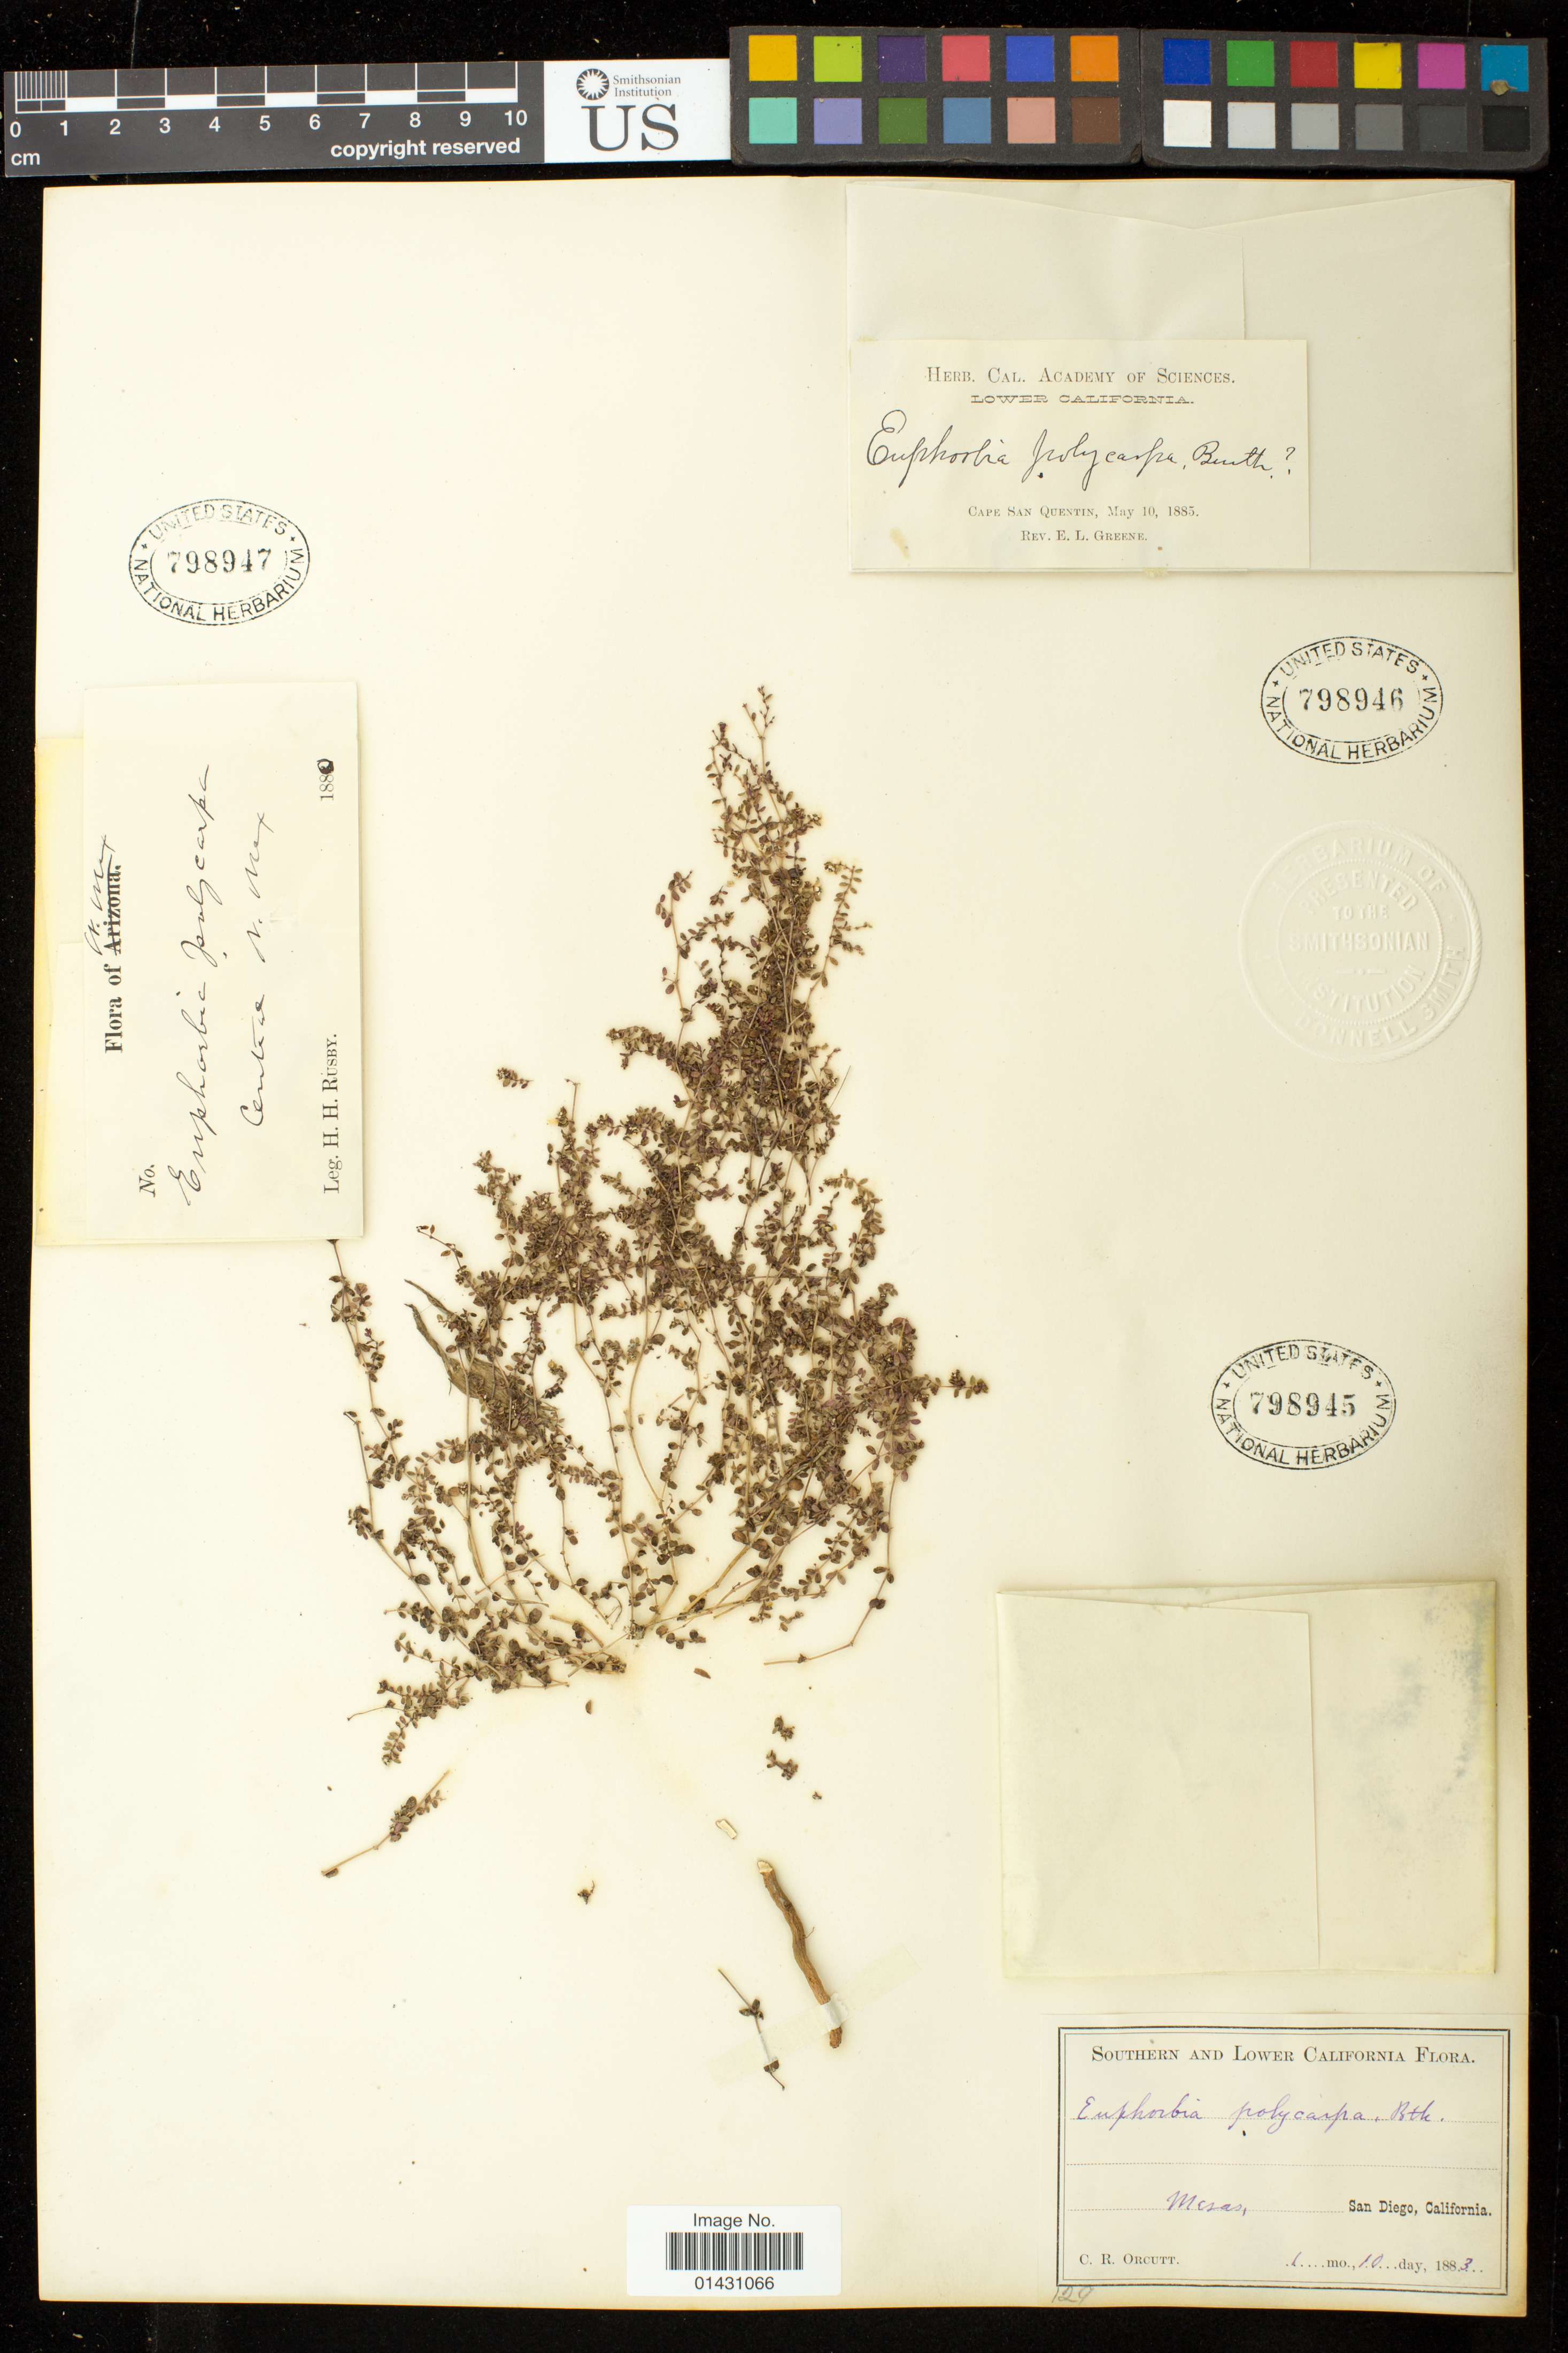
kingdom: Plantae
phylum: Tracheophyta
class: Magnoliopsida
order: Malpighiales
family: Euphorbiaceae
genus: Euphorbia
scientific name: Euphorbia polycarpa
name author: Benth.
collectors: H. H. Rusby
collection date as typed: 1880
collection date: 1880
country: United States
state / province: New Mexico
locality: Central N Mex.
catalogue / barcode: US 798947-3